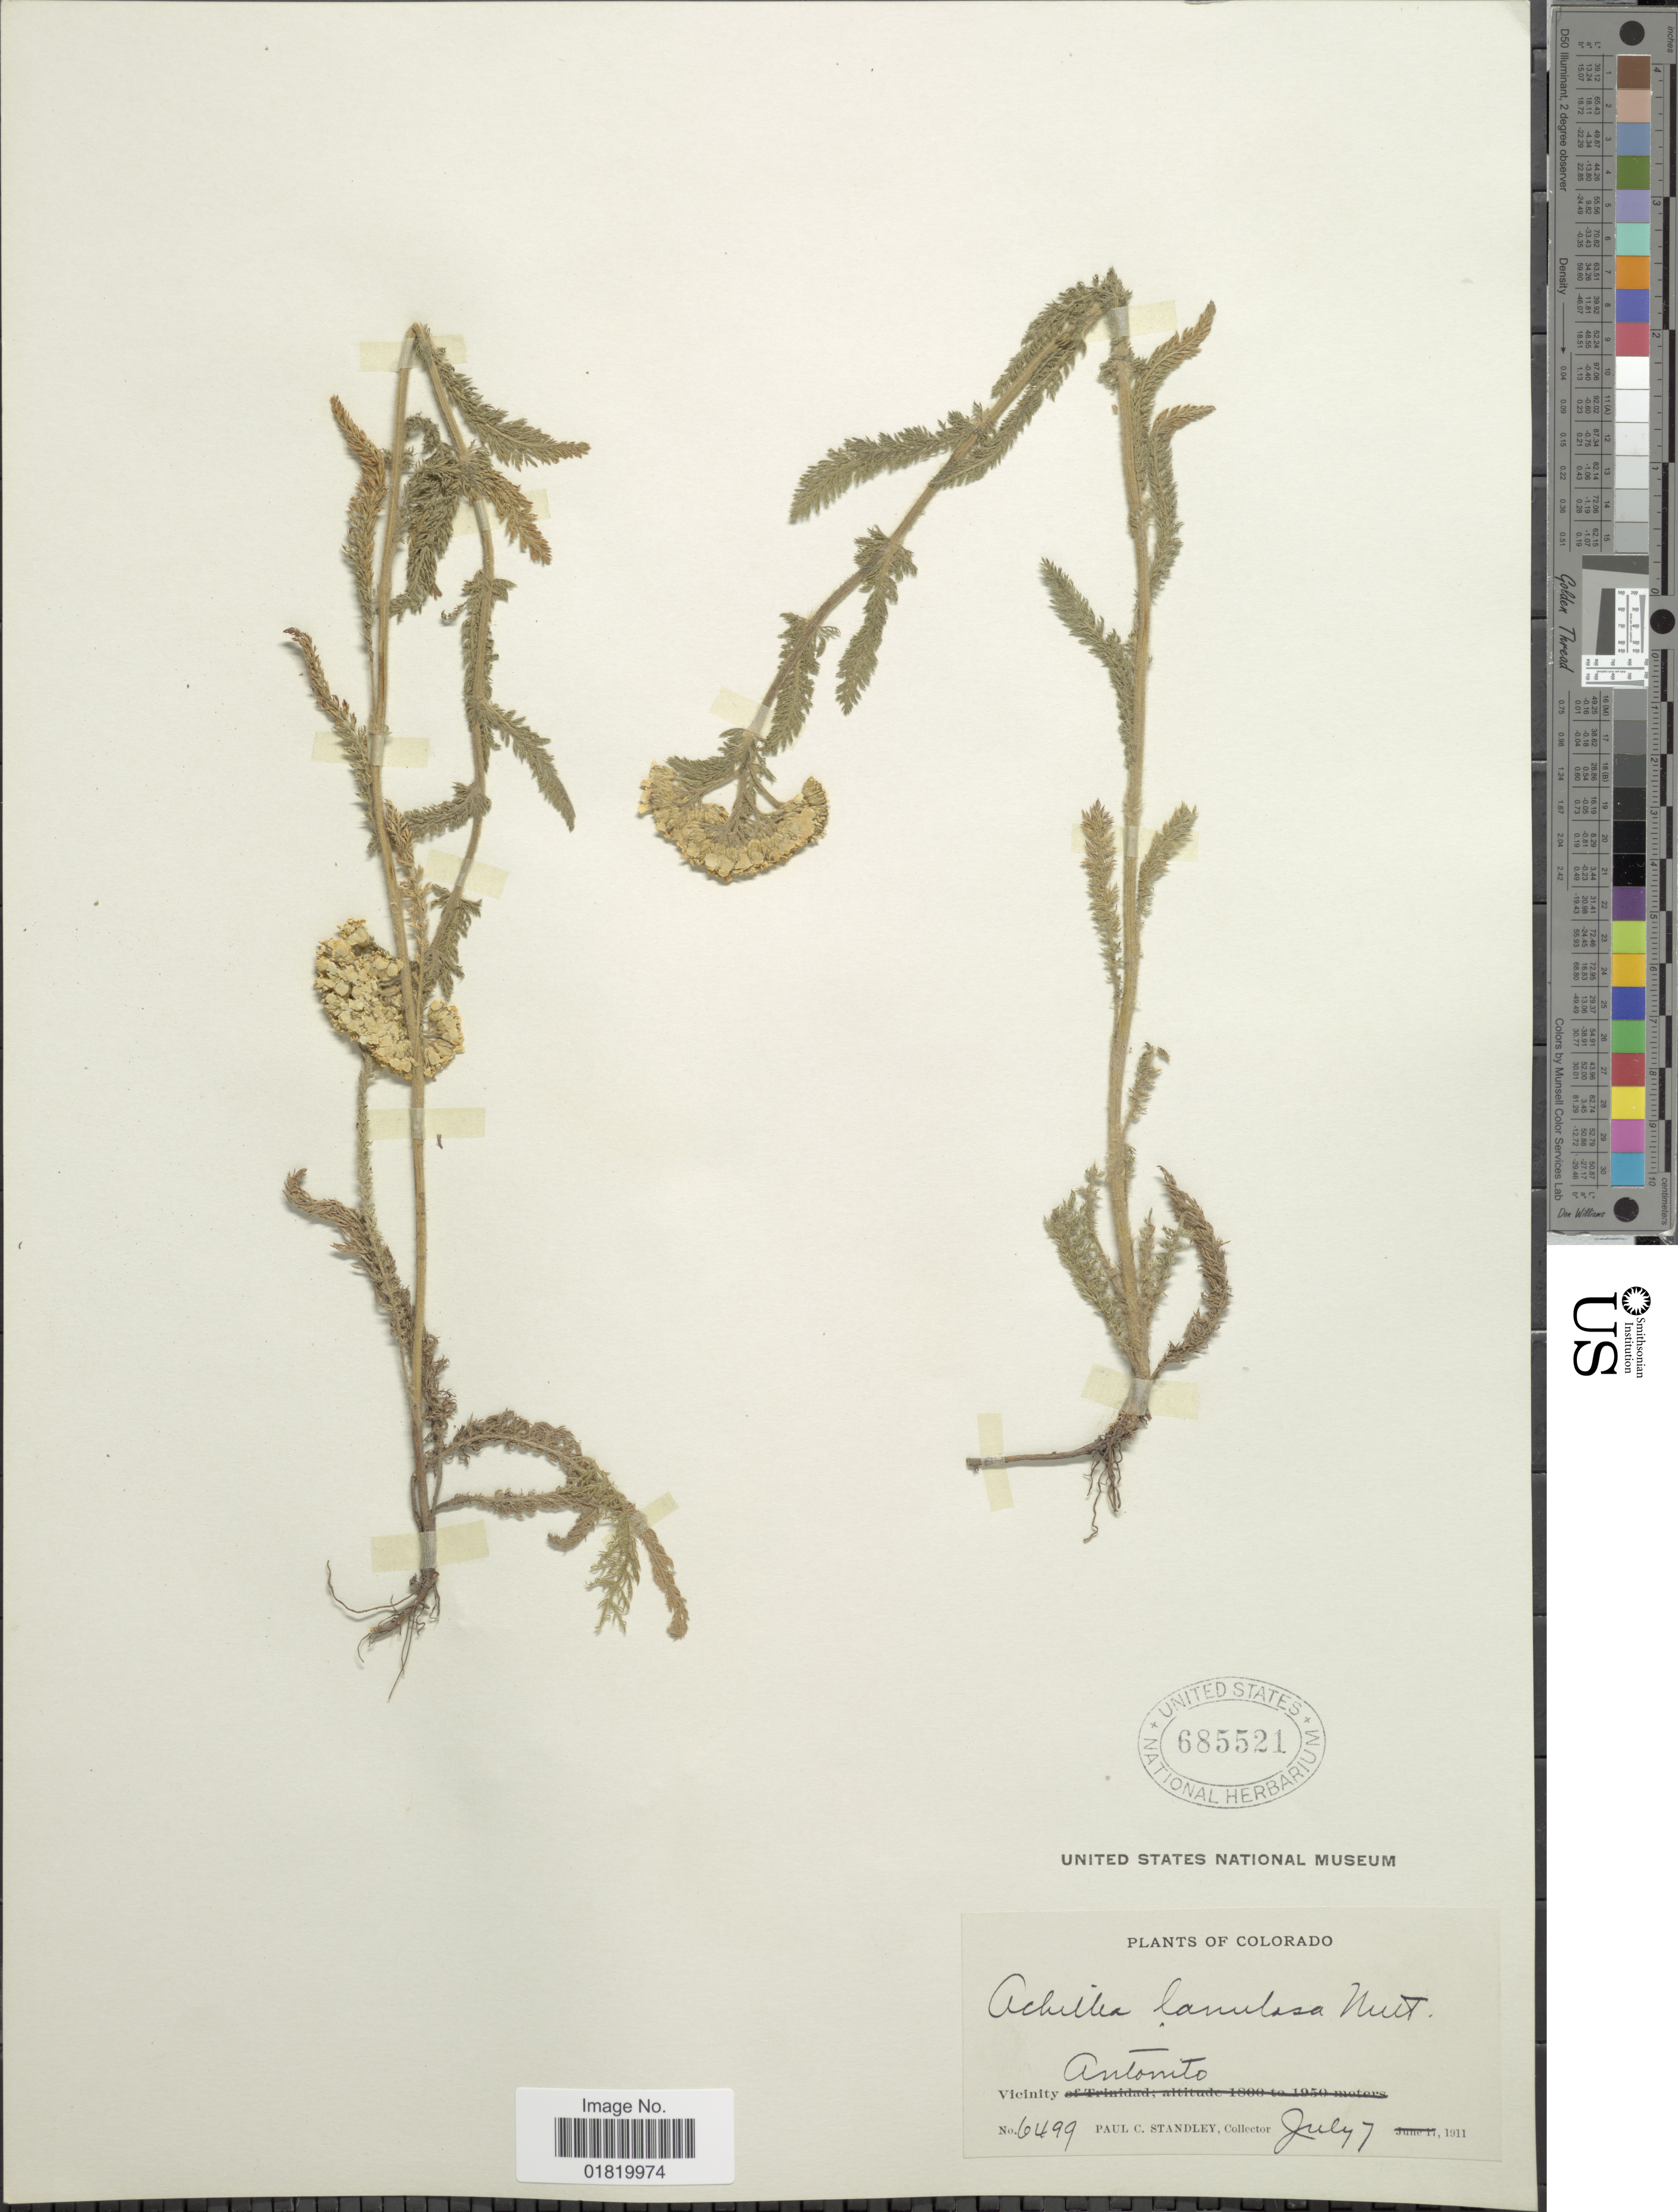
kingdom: Plantae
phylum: Tracheophyta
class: Magnoliopsida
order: Asterales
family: Asteraceae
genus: Achillea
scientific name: Achillea lanulosa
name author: Nutt.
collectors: P. C. Standley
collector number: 6499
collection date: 1911-07-07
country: United States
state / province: Colorado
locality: Vicinity Antonito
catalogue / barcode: US 685521